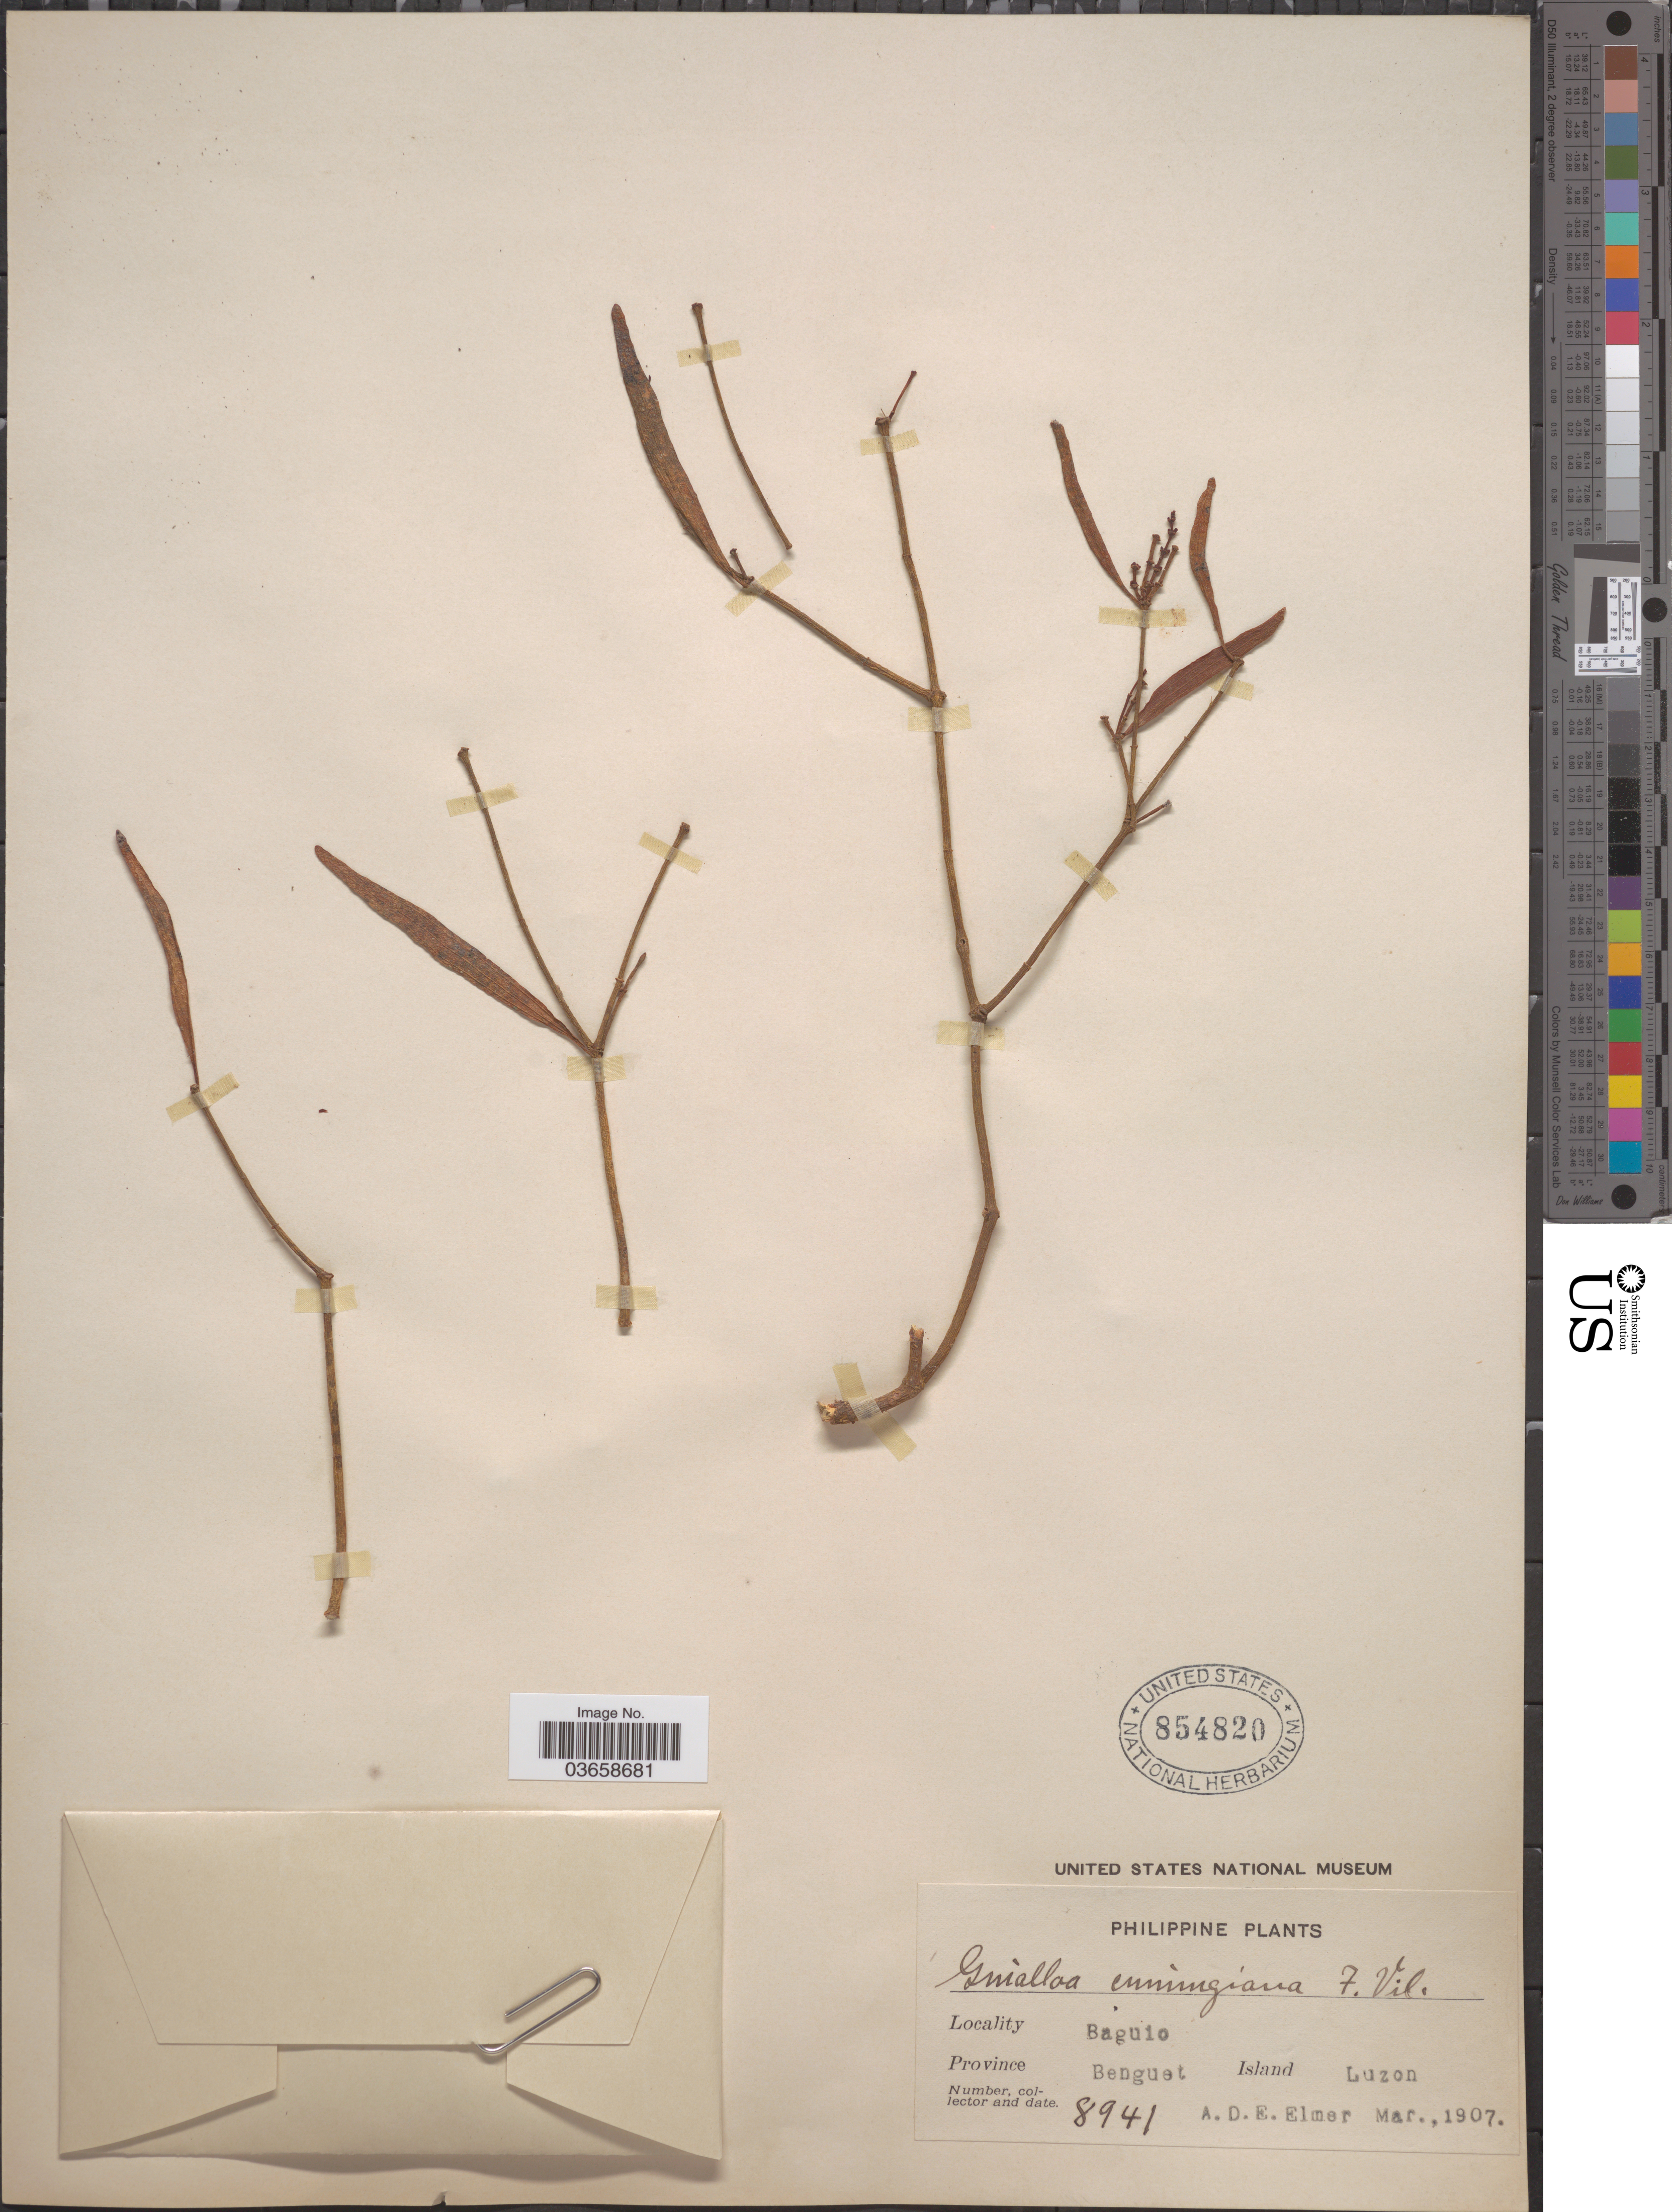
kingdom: Plantae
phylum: Tracheophyta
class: Magnoliopsida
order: Santalales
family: Viscaceae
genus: Ginalloa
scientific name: Ginalloa cumingiana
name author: (C. Presl) Benth. & Hook. f. ex Fern.-Vill.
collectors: A. D. E. Elmer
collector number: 8941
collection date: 1907-03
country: Philippines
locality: Baguio. Province Benguet. Island Luzon.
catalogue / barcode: US 854820